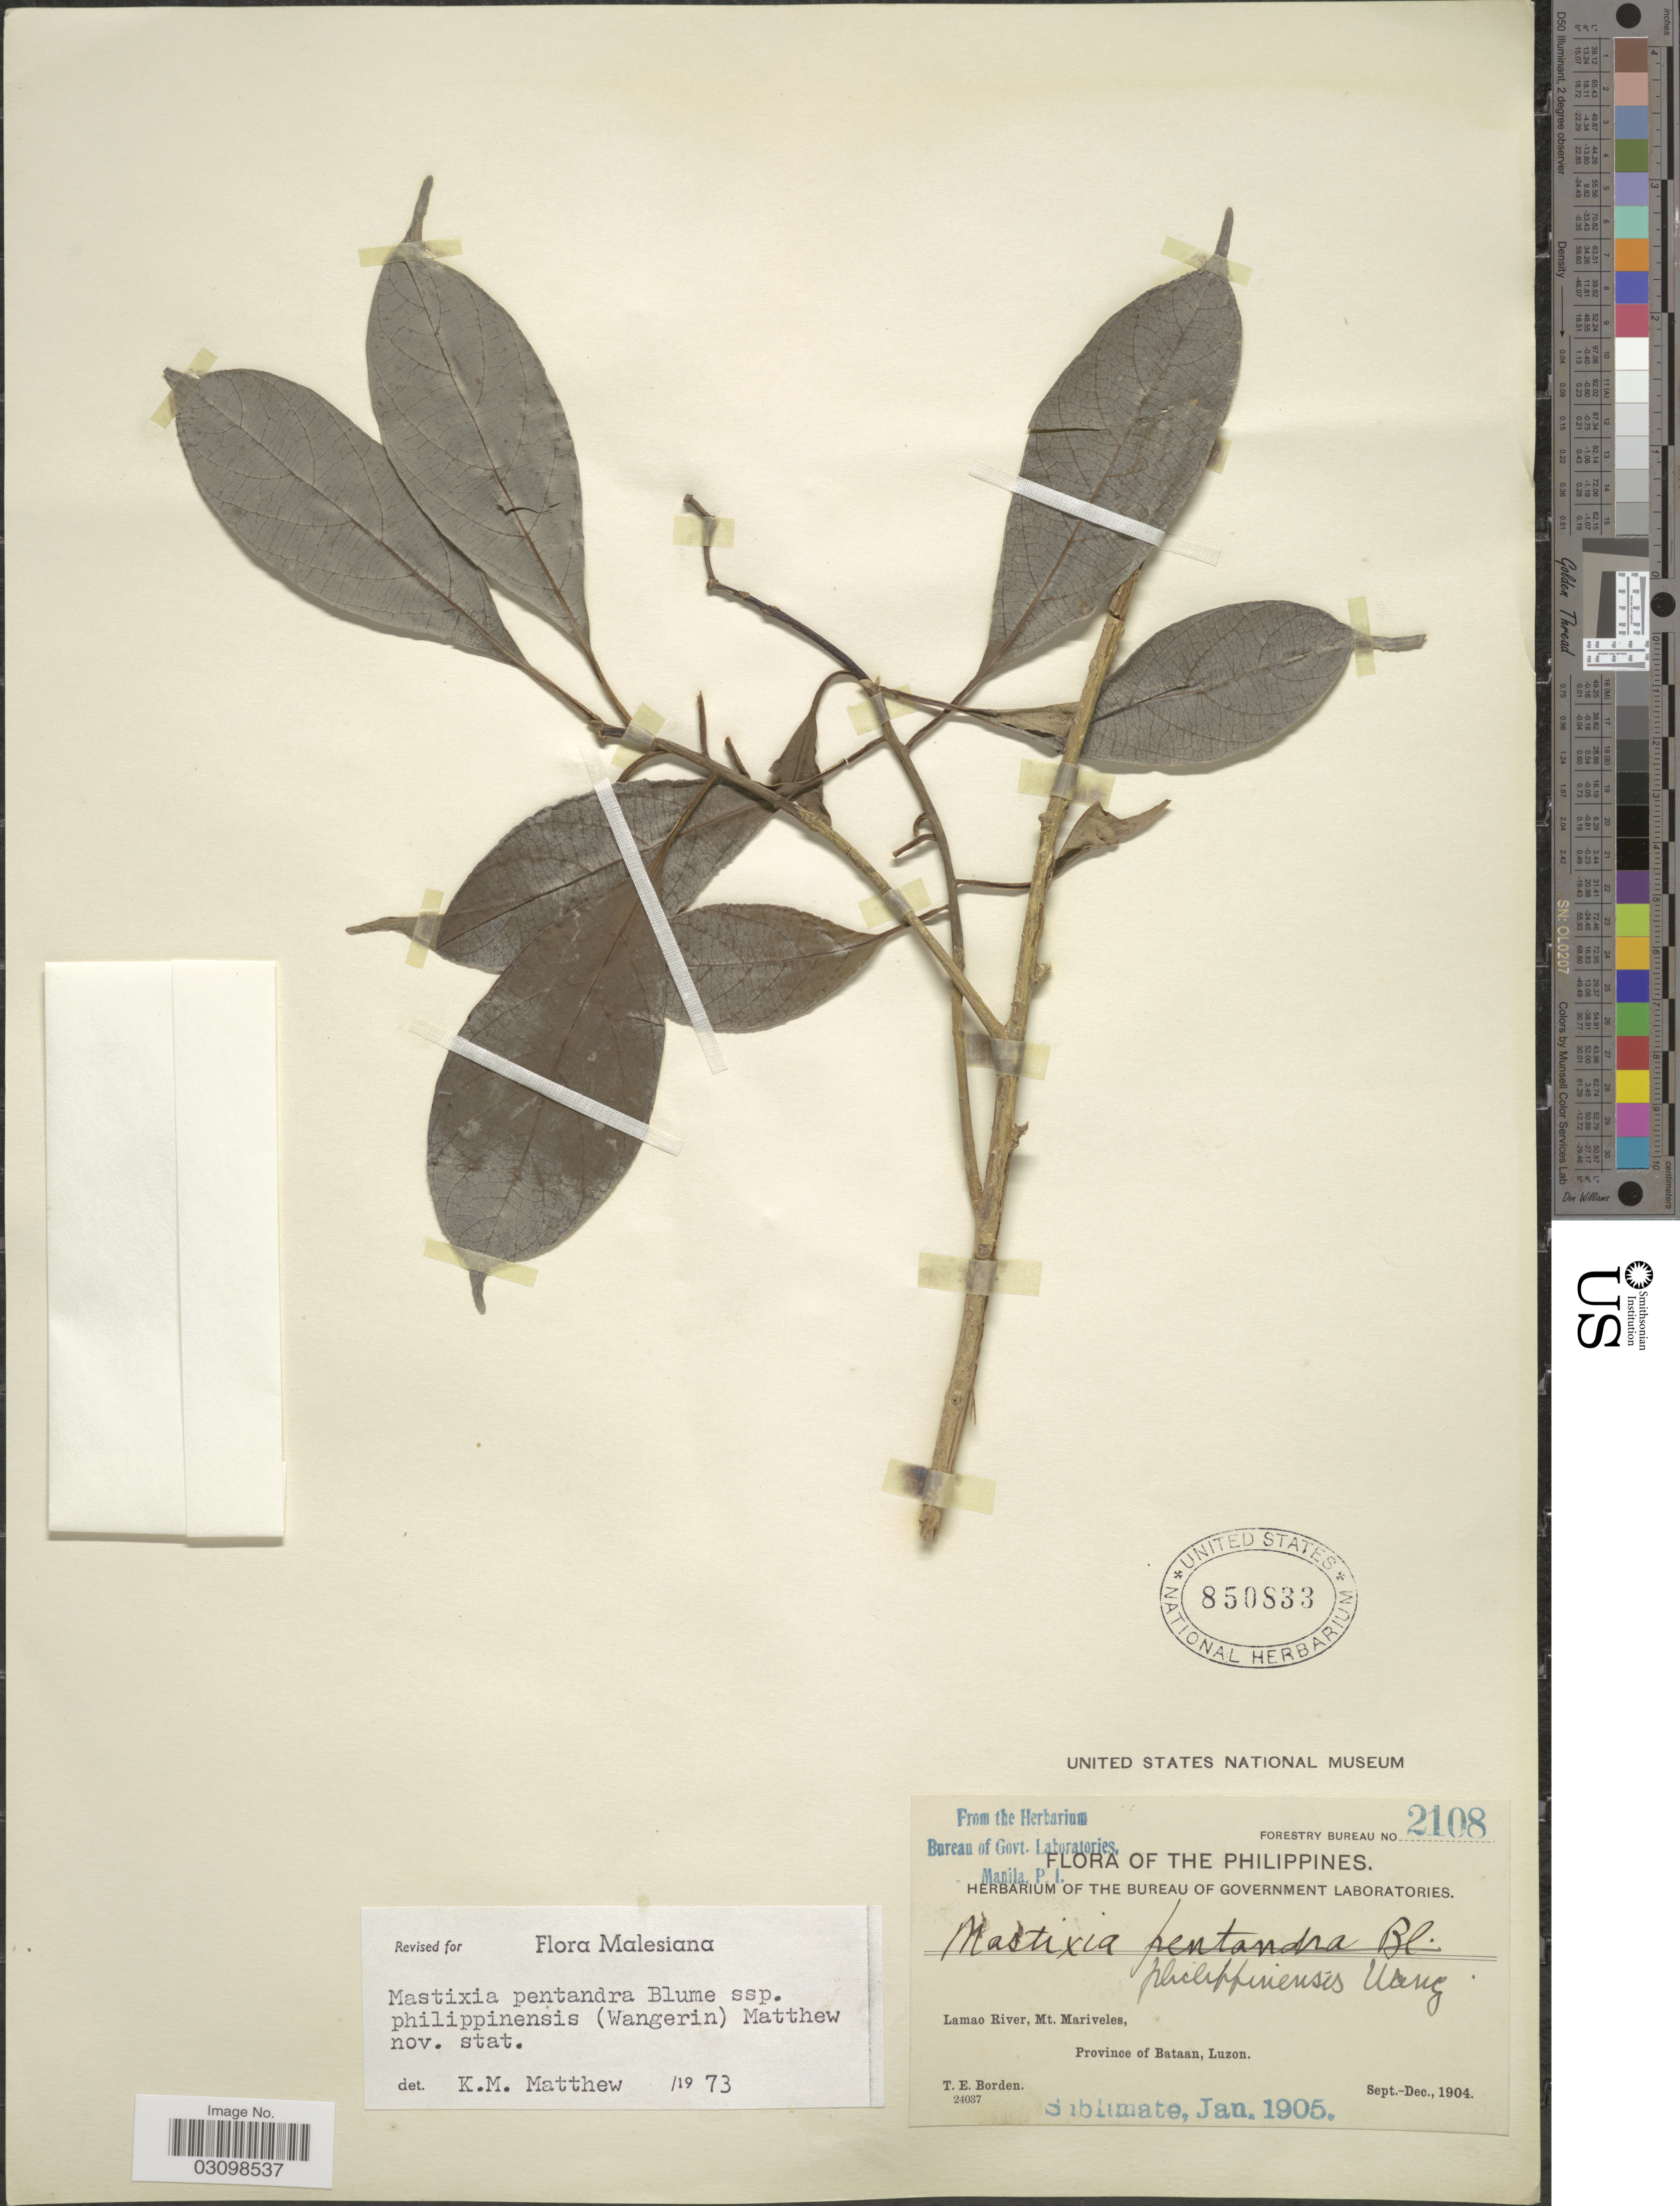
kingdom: Plantae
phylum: Tracheophyta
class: Magnoliopsida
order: Cornales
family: Nyssaceae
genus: Mastixia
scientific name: Mastixia pentandra subsp. philippinensis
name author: Wangerin & K.M. Matthew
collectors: T. E. Borden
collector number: Forestry Bureau 2108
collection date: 1904-09/1904-12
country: Philippines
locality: Lamao River, Mt. Mariveles, Province of Bataan, Luzon.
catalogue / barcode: US 850833